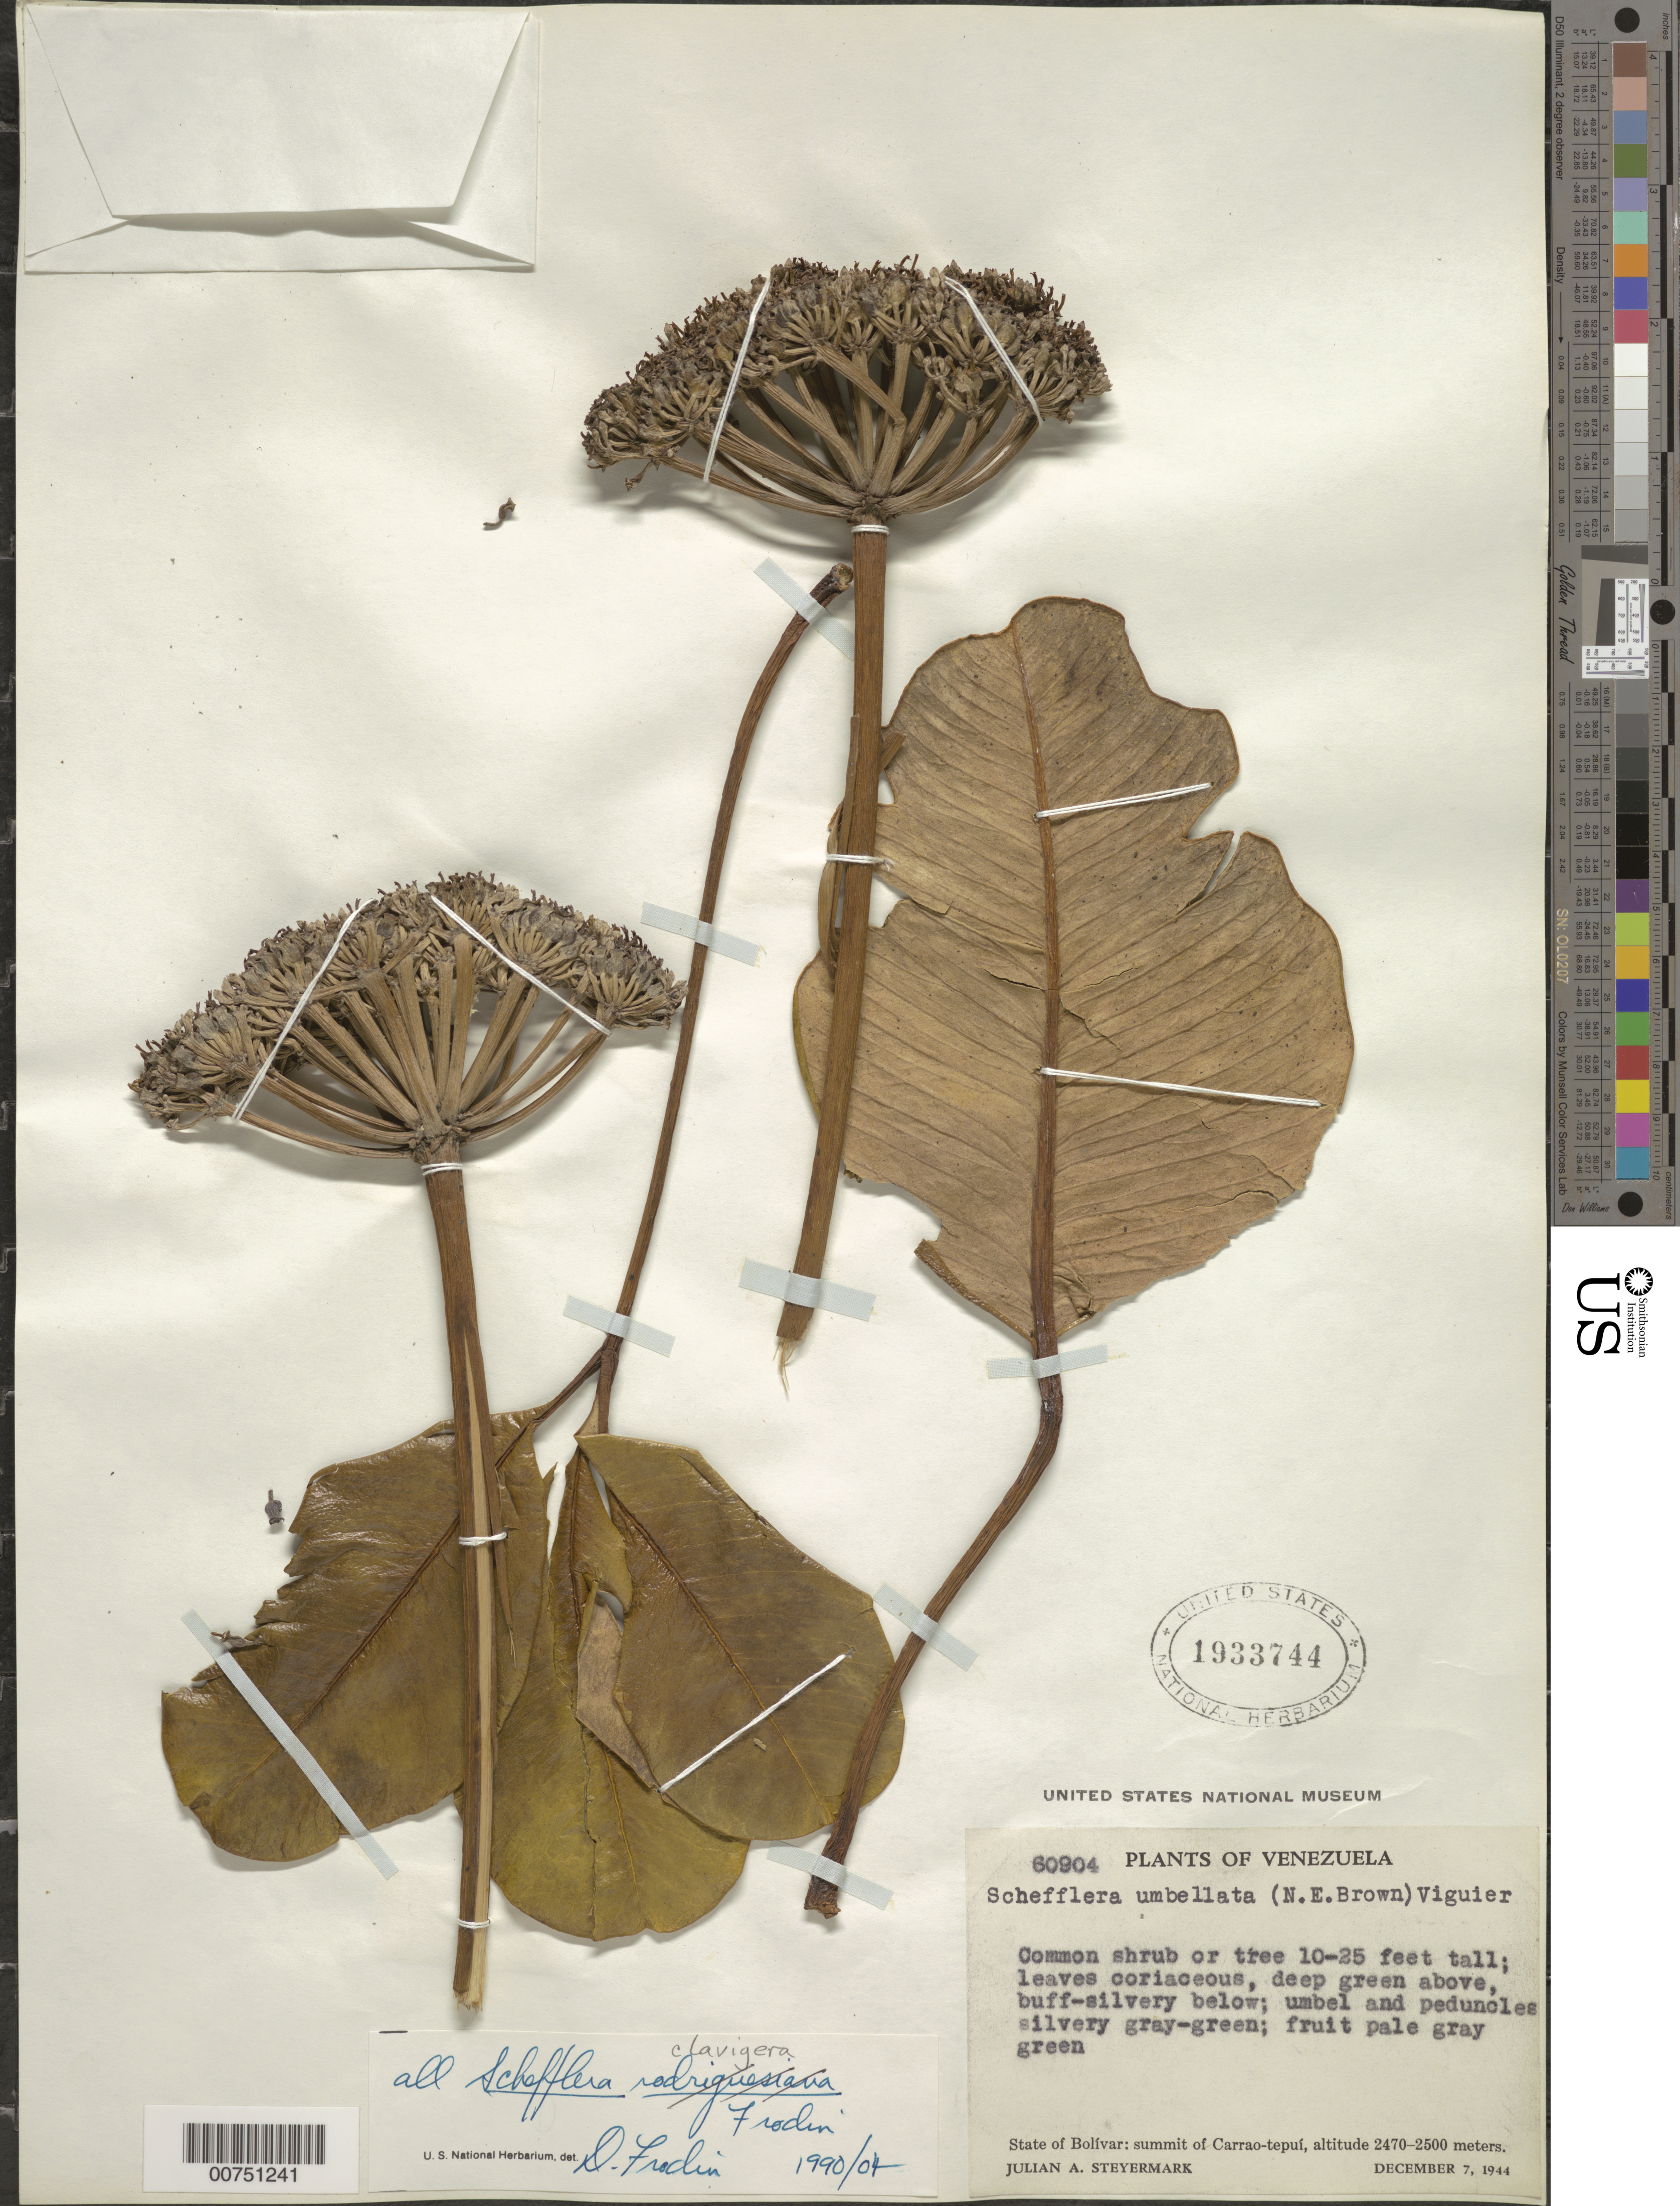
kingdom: Plantae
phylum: Tracheophyta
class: Magnoliopsida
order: Apiales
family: Araliaceae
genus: Schefflera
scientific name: Schefflera clavigera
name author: Frodin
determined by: Frodin, D. G.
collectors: J. Steyermark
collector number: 60904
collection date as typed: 7-Dec-44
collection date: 1944-12-07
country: Venezuela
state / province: Bolívar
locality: Carrao-tepuí, summit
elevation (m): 2470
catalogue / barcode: US 1933744